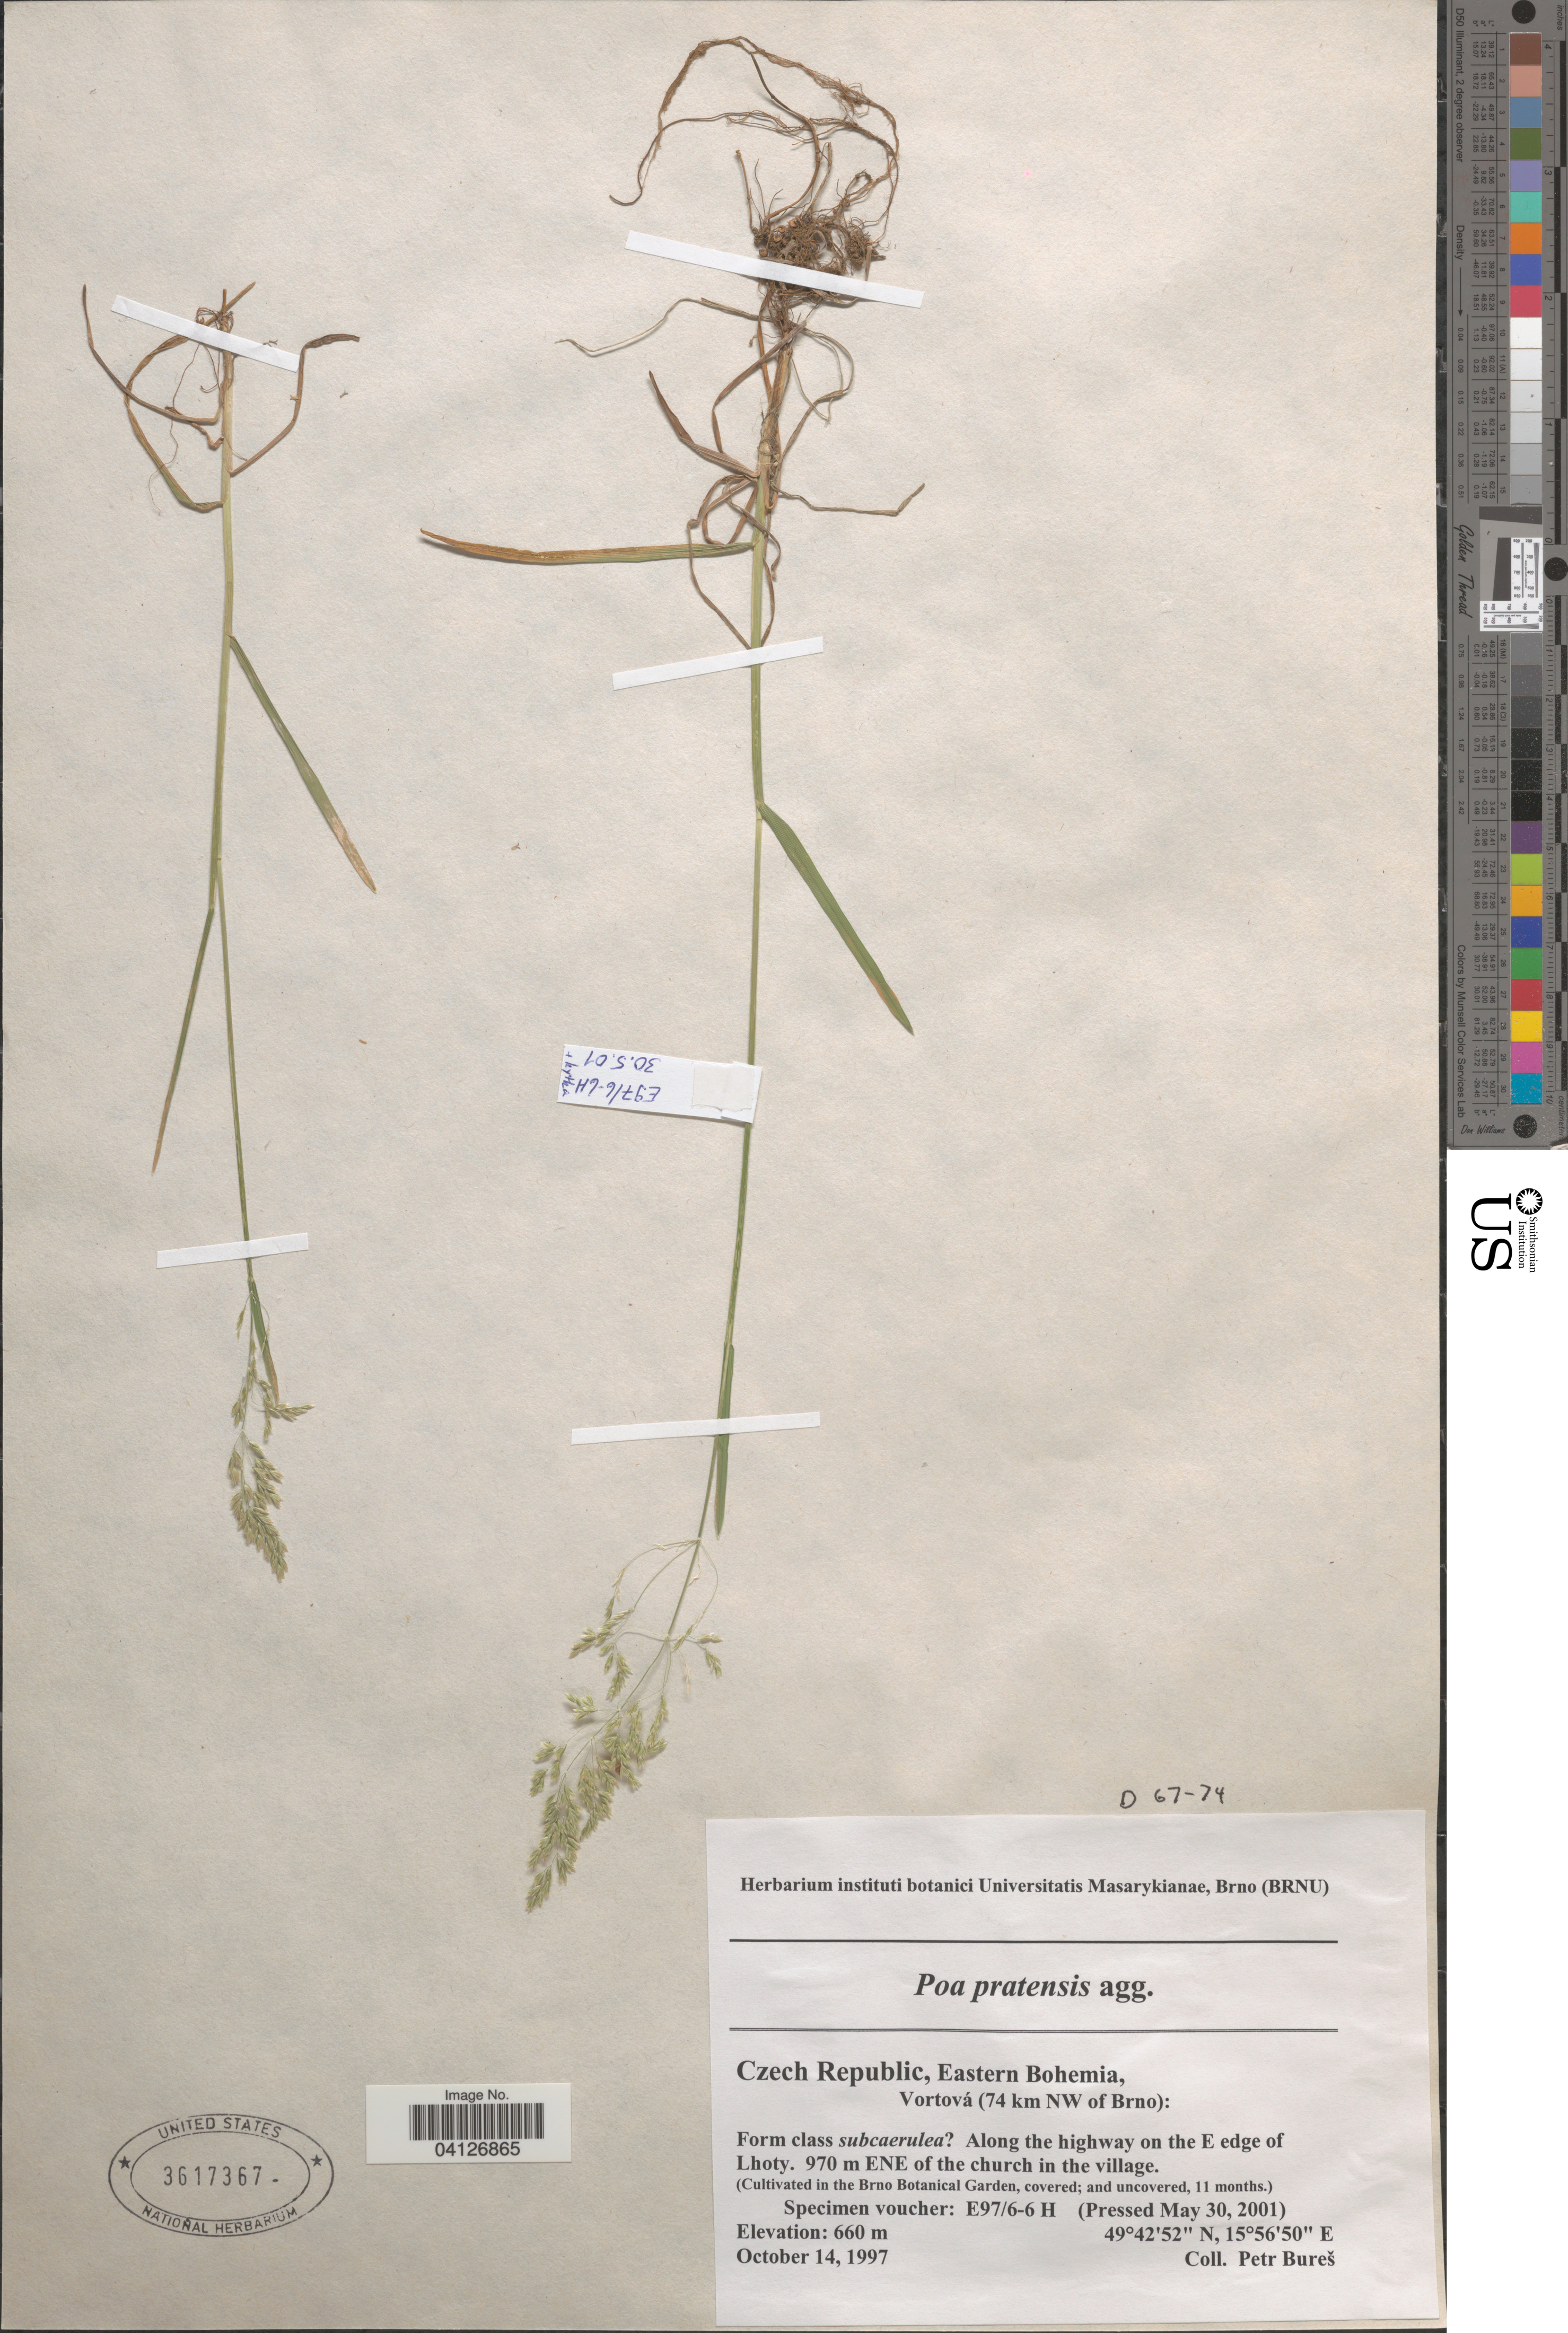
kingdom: Plantae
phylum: Tracheophyta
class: Liliopsida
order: Poales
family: Poaceae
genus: Poa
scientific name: Poa pratensis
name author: L.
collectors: Ex herb. instituti botanici Universitatis Masarykianae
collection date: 2001-05-30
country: Czechia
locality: In the Brno Botanical Garden, covered; and uncovered, 11 months.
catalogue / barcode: US 3617367